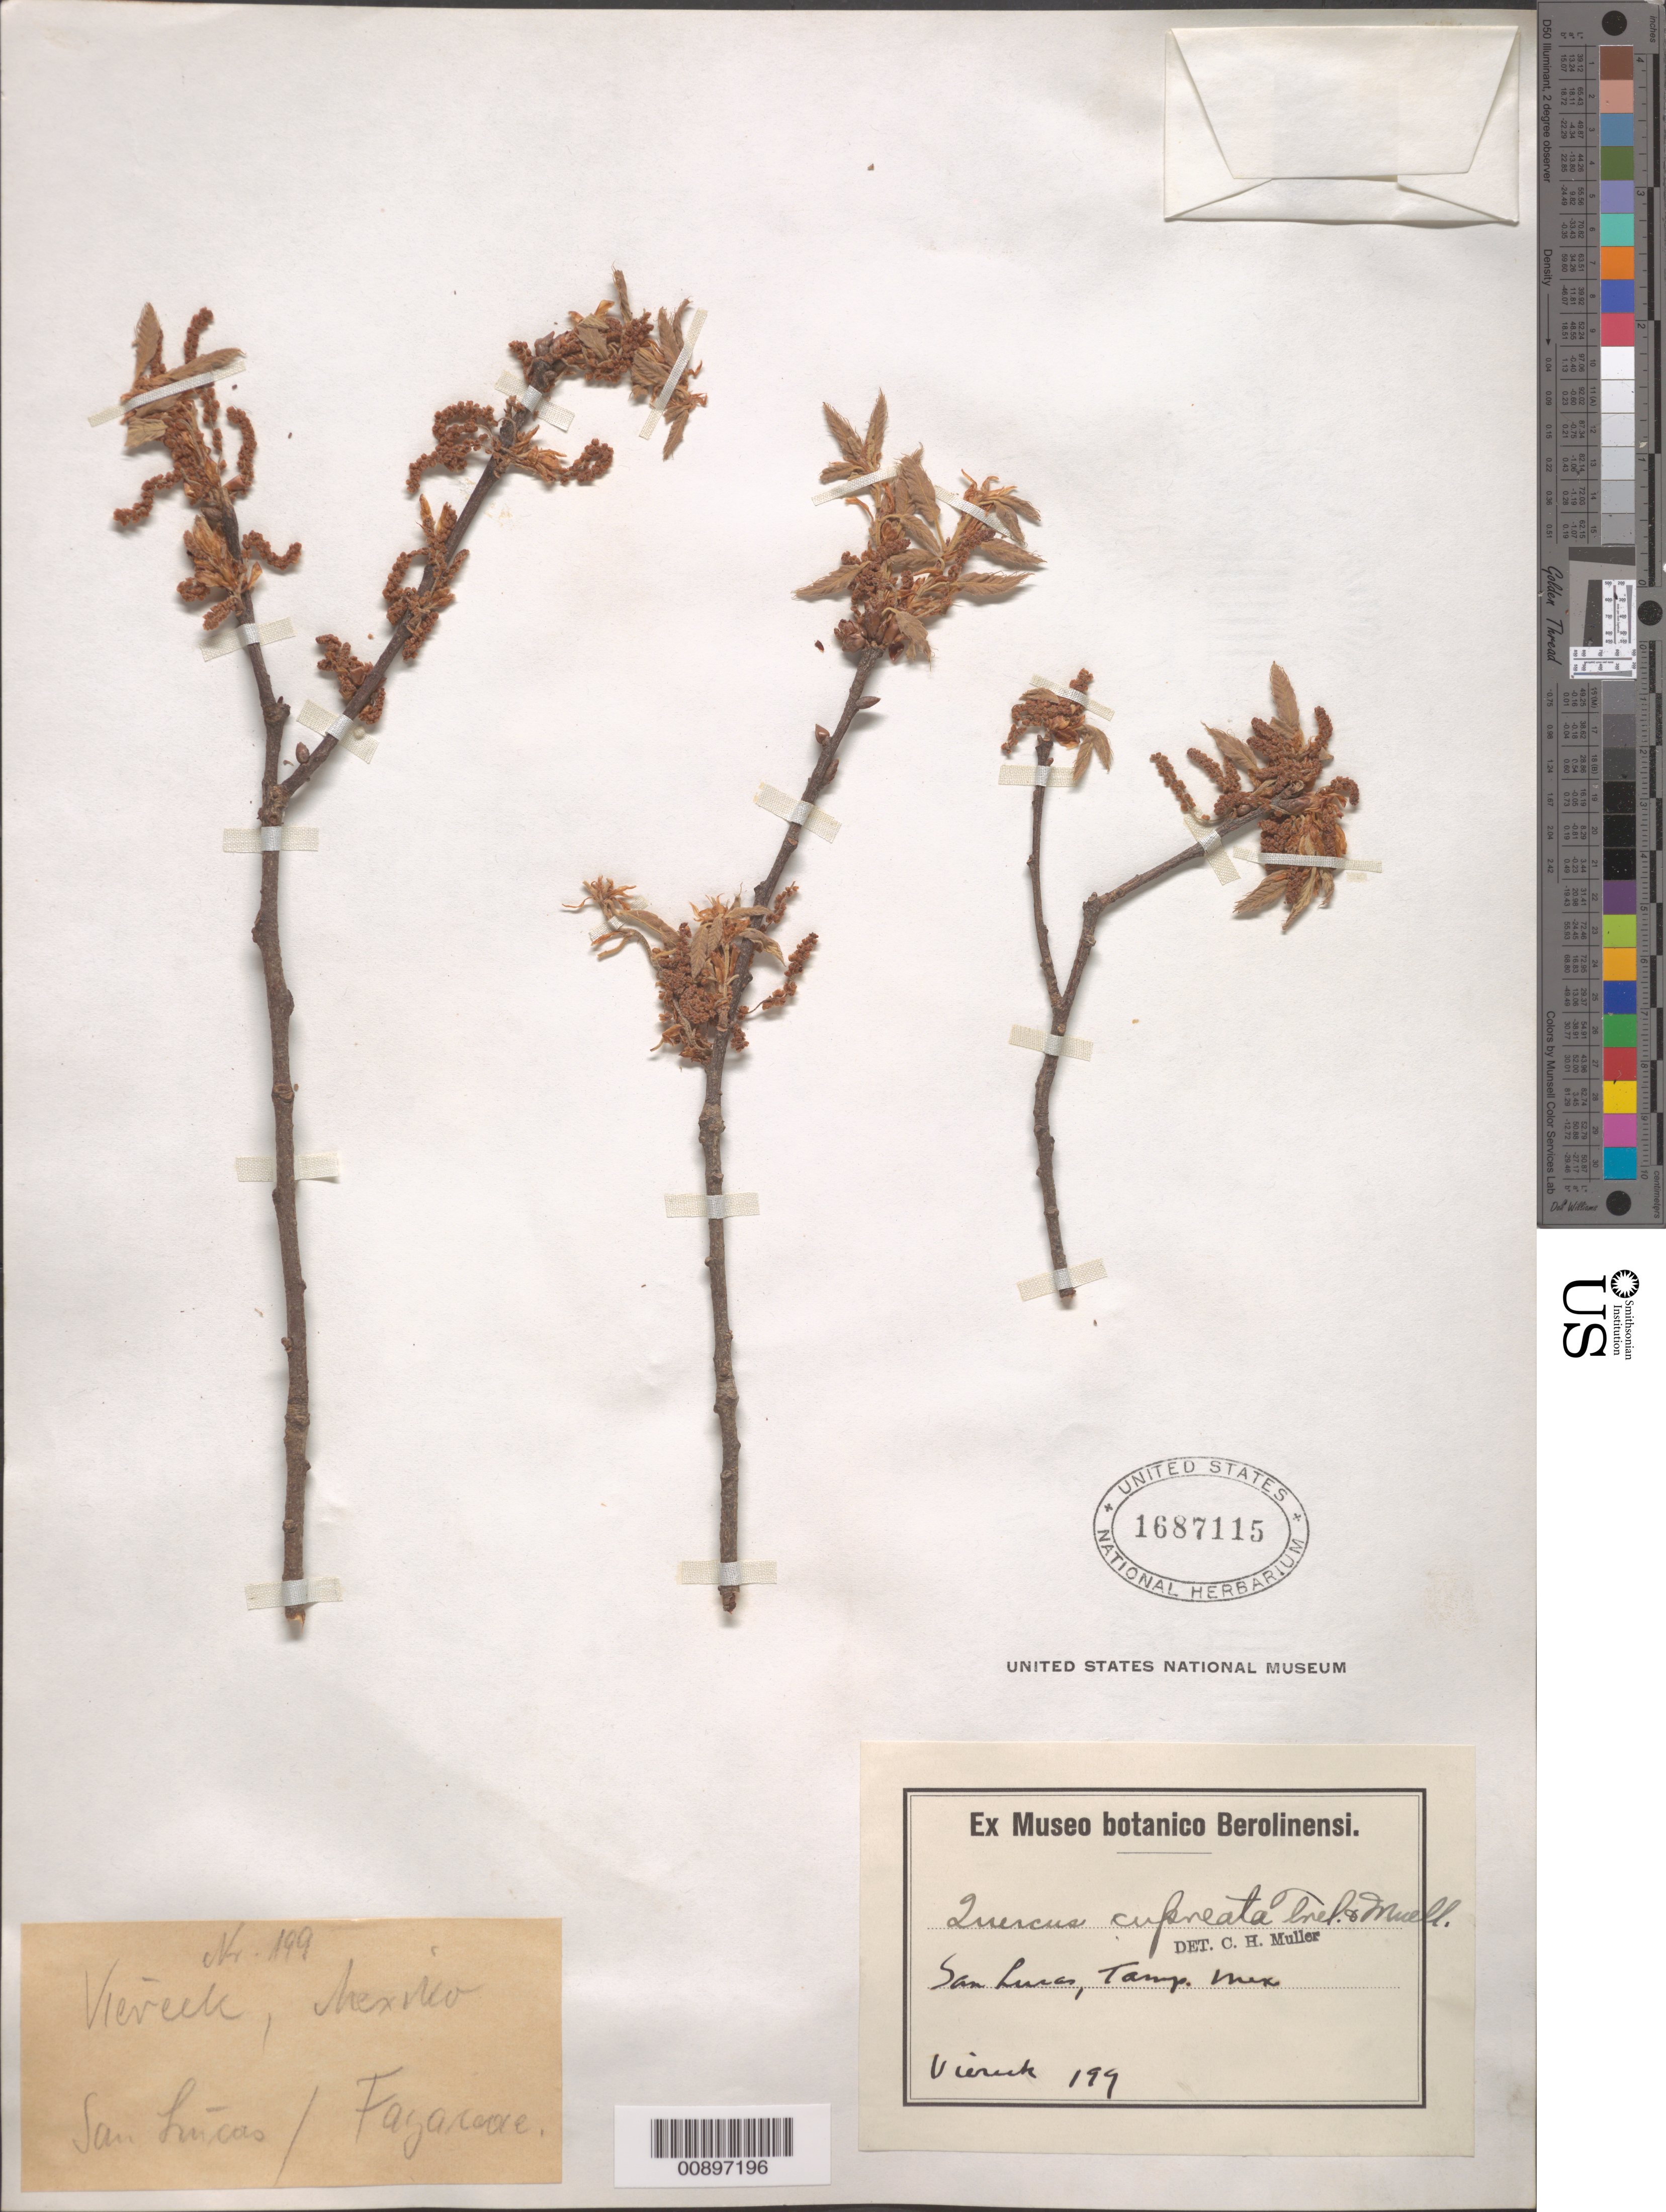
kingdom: Plantae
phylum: Tracheophyta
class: Magnoliopsida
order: Fagales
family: Fagaceae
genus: Quercus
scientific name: Quercus cupreata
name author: Trel. & C.H. Mull.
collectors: H. W. Viereck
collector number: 199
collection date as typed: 1930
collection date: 1930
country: Mexico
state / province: Tamaulipas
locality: San Lucas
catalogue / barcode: US 1687115